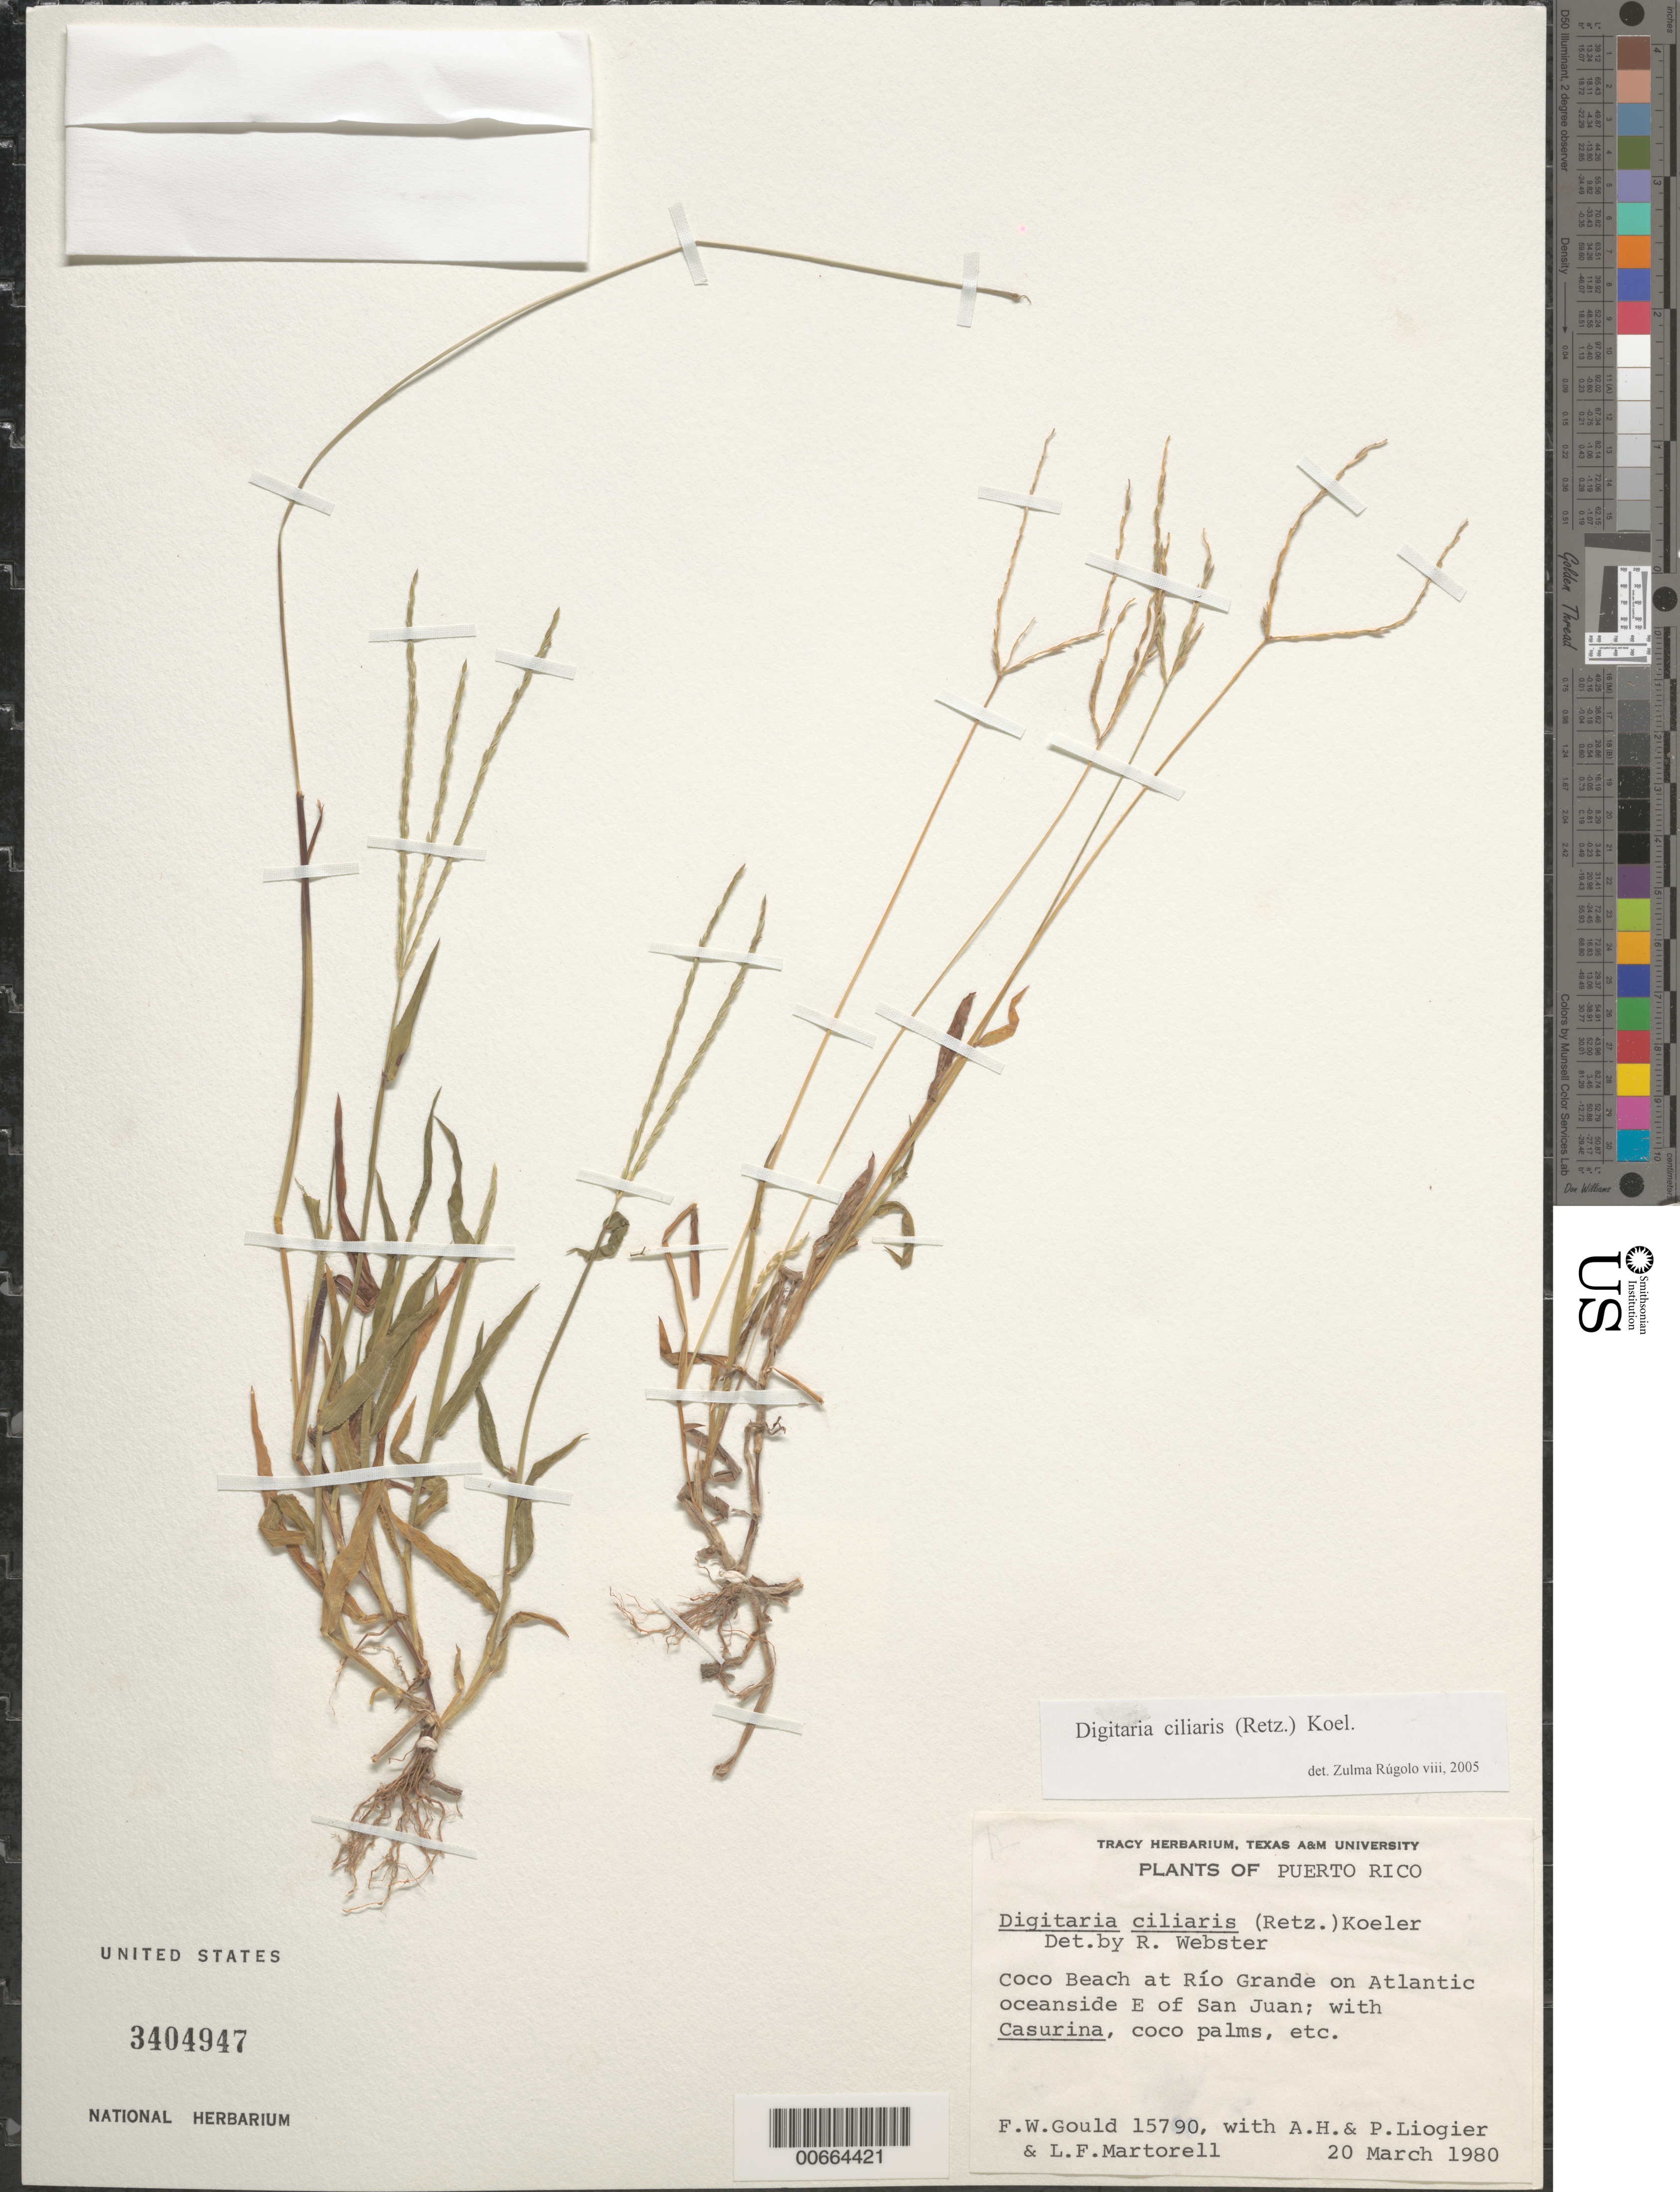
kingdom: Plantae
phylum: Tracheophyta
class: Liliopsida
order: Poales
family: Poaceae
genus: Digitaria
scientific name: Digitaria ciliaris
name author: (Retz.) Koeler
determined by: Webster, Robert D.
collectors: F. W. Gould, A. H. Liogier, M. P. Liogier & L. Martorell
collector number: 15790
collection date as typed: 20 Mar 1980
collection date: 1980-03-20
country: Puerto Rico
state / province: Río Grande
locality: Coco Beach at Río Grande on Atlantic oceanside E of San Juan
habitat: W/Casurina, coco palms, etc.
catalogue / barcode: US 3404947